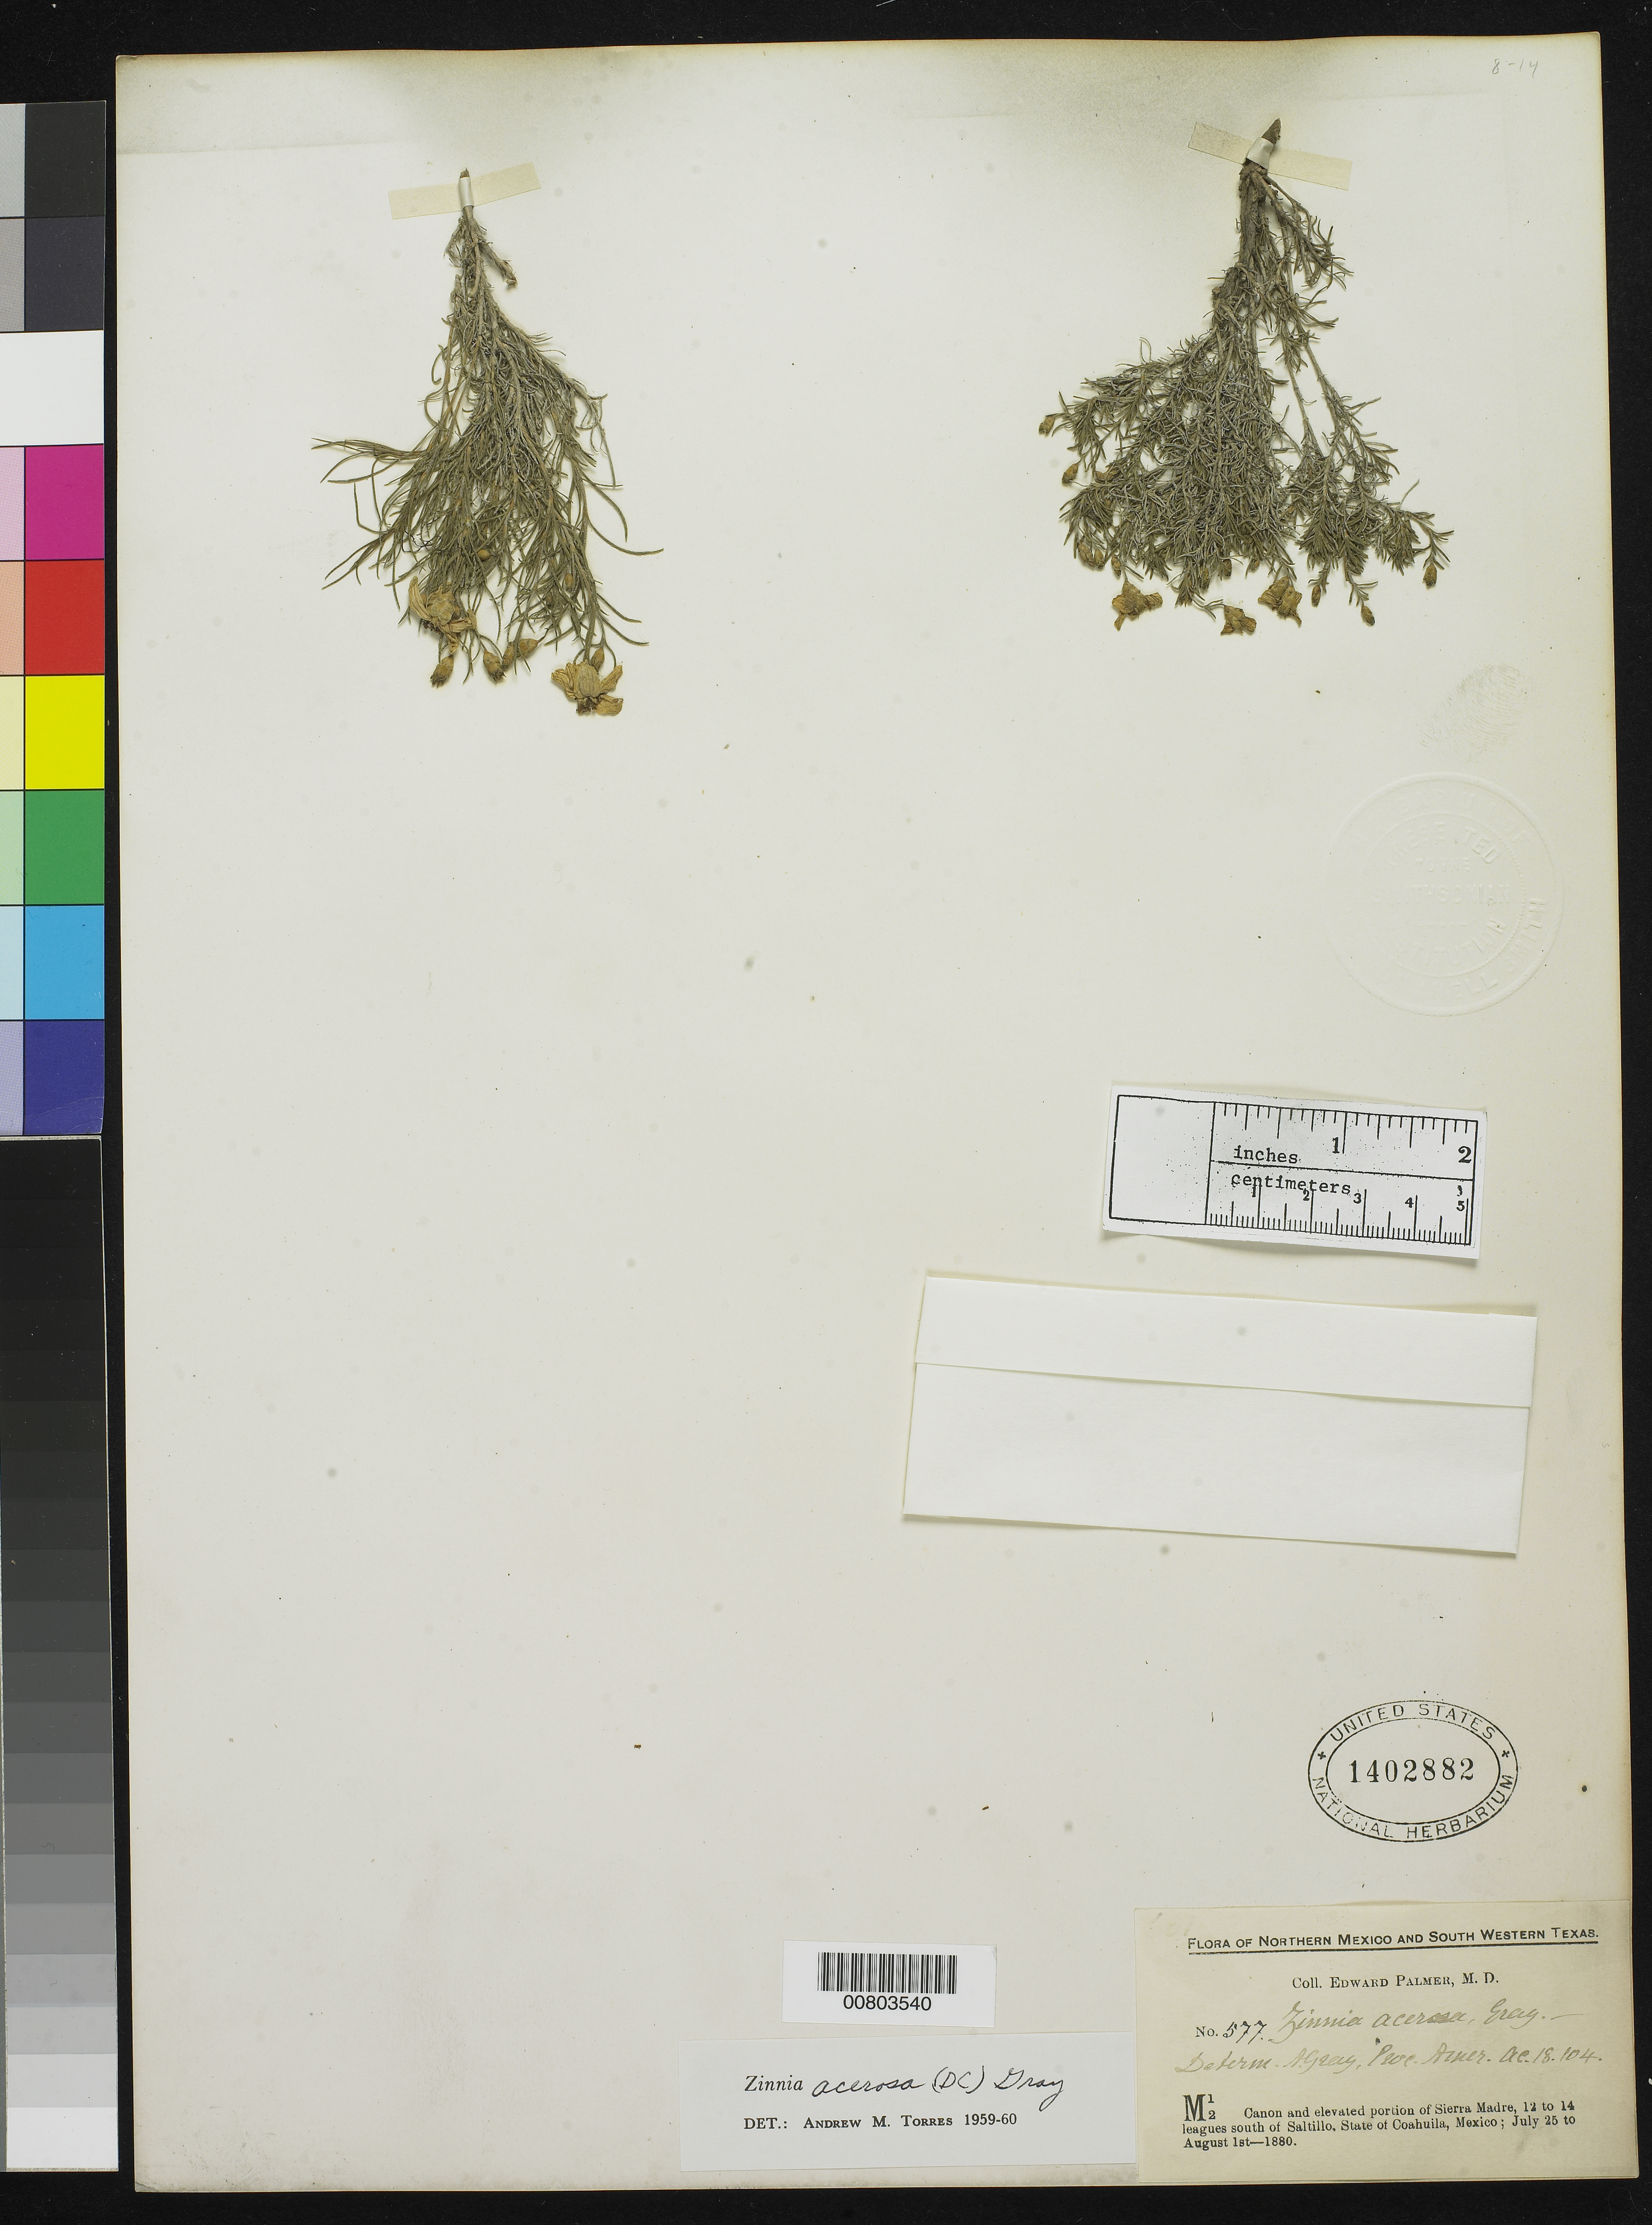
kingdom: Plantae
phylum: Tracheophyta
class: Magnoliopsida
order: Asterales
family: Asteraceae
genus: Zinnia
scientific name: Zinnia acerosa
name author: (DC.) A. Gray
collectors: E. Palmer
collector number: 577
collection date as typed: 25 Jul 1880 to 01 Aug 1880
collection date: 1880-07-25/1880-08-01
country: Mexico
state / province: Coahuila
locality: M12. cañon and elevated portion of Sierra Madre, 12 to 14 leagues south of Saltillo, State of Coahuila.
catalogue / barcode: US 1402882